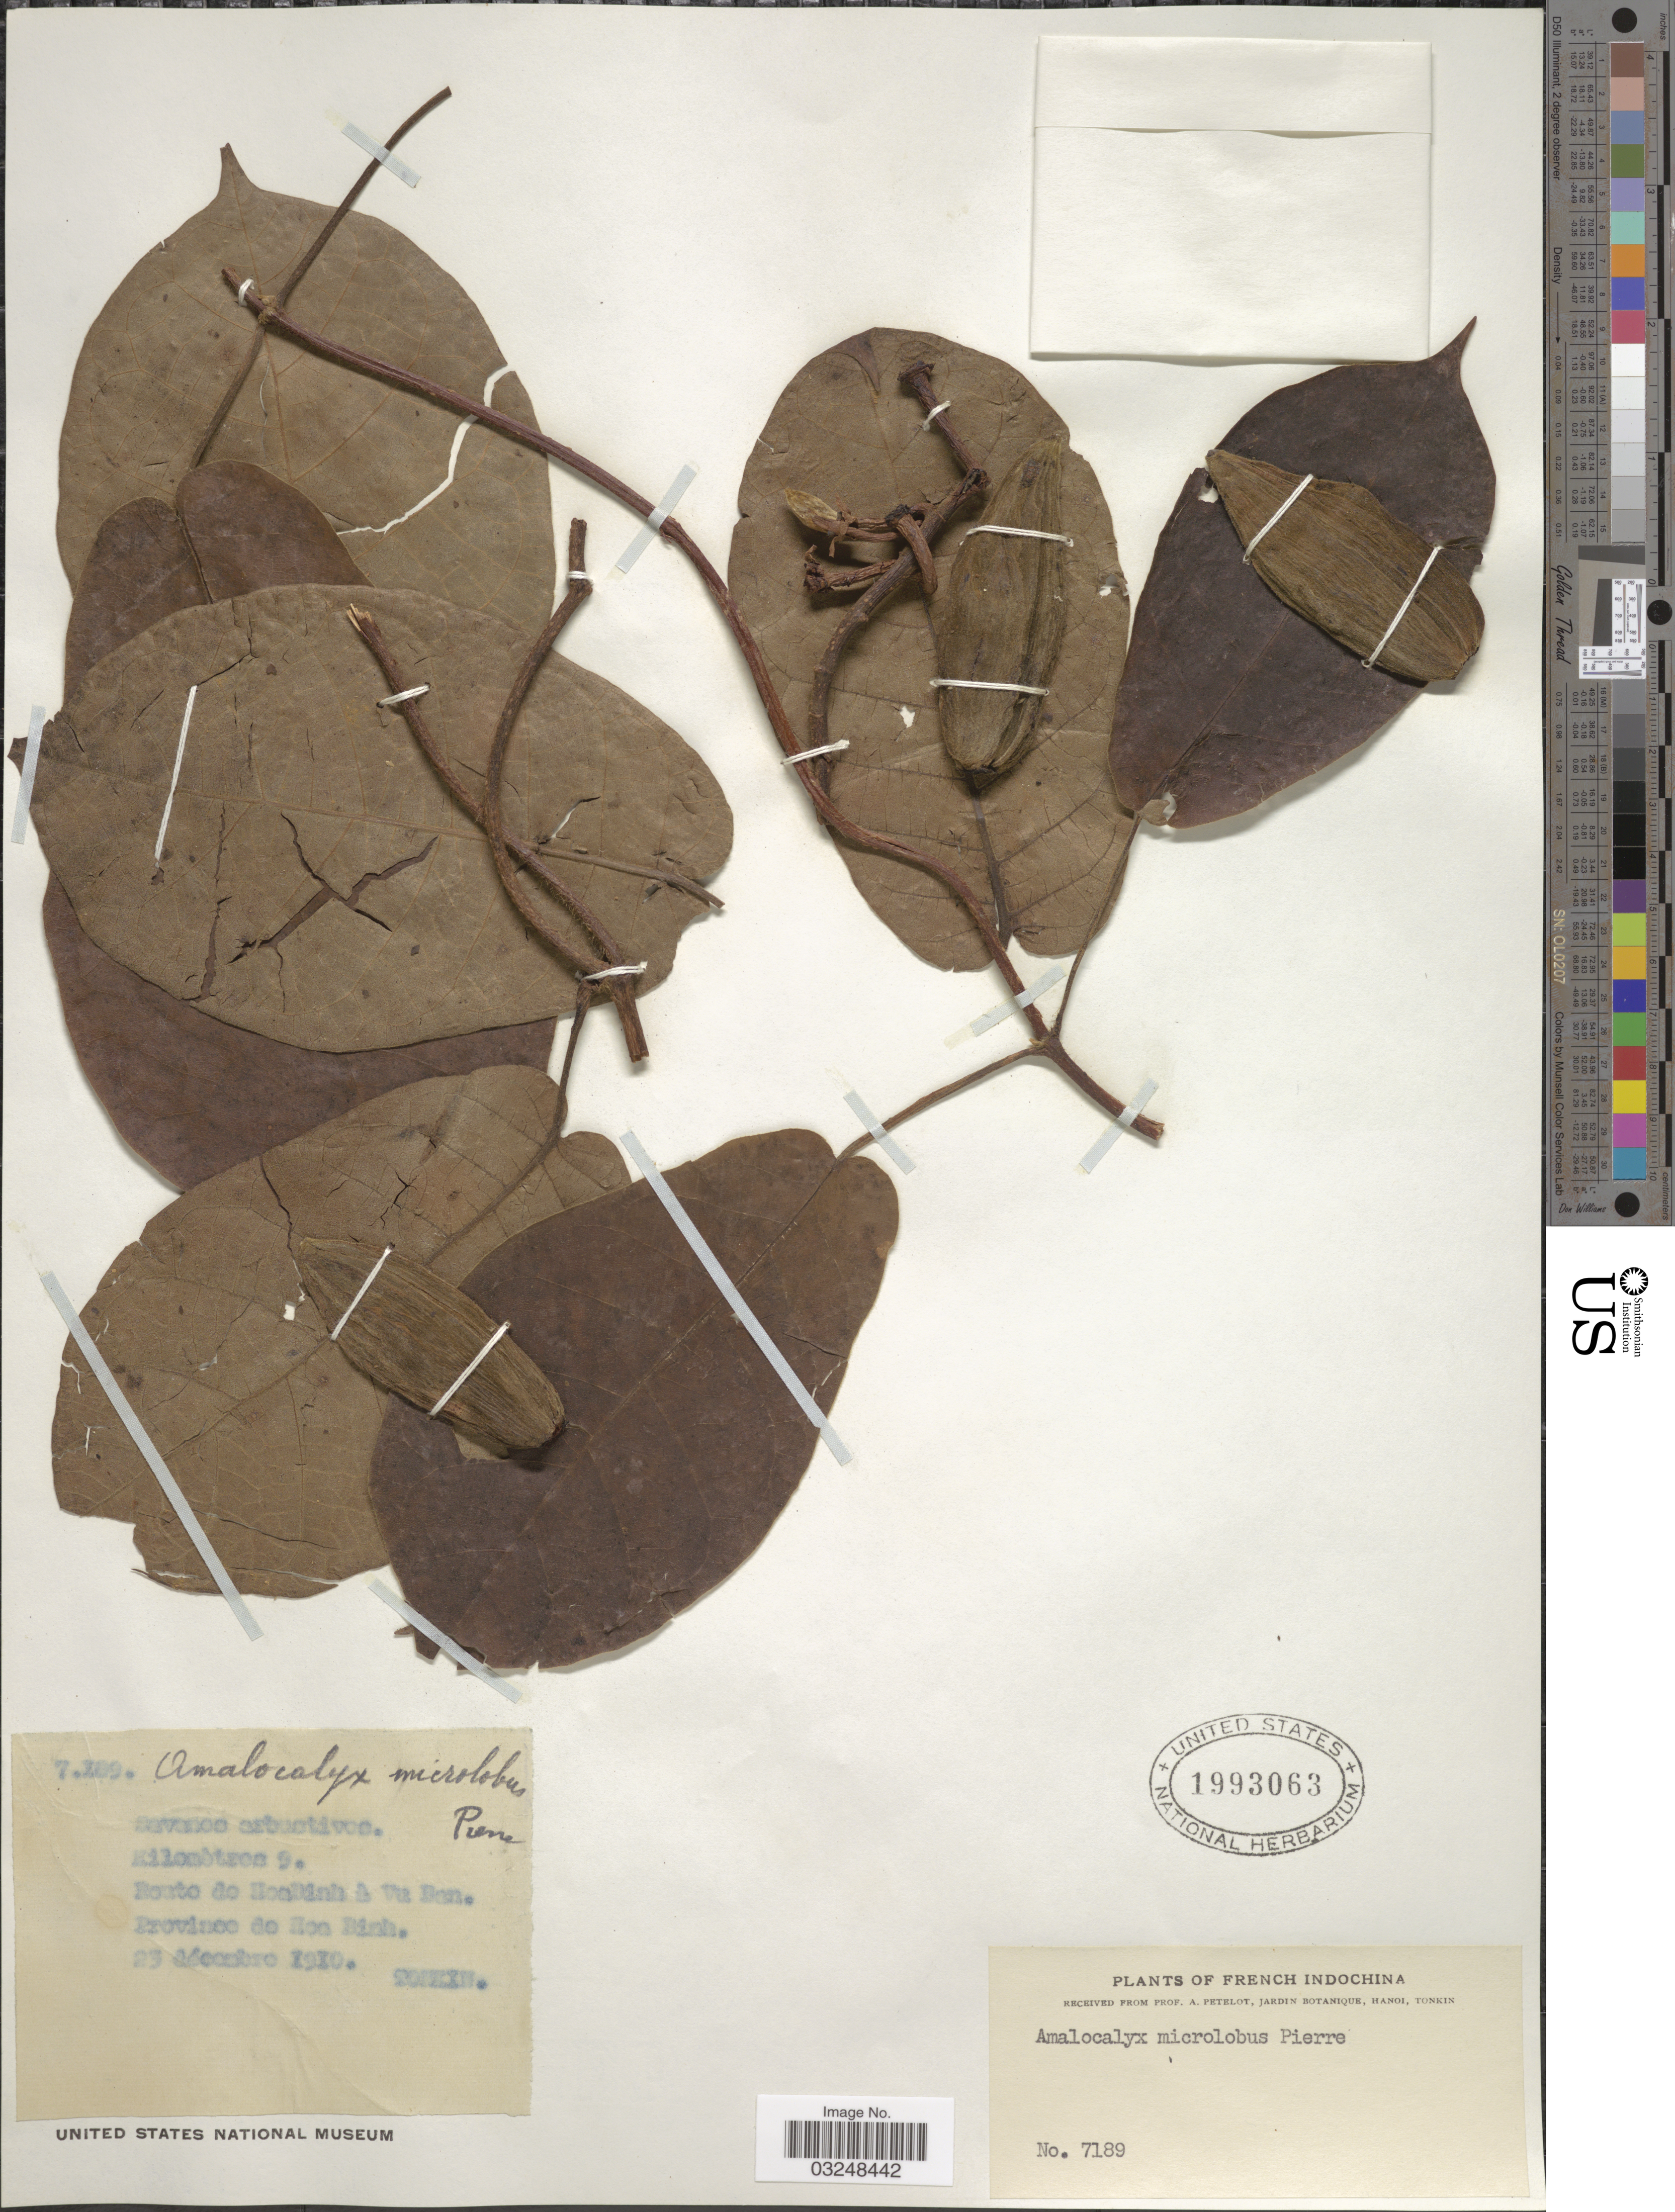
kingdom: Plantae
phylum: Tracheophyta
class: Magnoliopsida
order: Gentianales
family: Apocynaceae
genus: Amalocalyx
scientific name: Amalocalyx microlobus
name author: Pierre ex Spire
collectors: P. A. Pételot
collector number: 7189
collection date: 1910-12-23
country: Vietnam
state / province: Hoa Binh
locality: French Indochina, Route de Hoa Binh a [interpreted] Vu [interpreted] Ban, Province de Hoa Binh.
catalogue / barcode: US 1993063